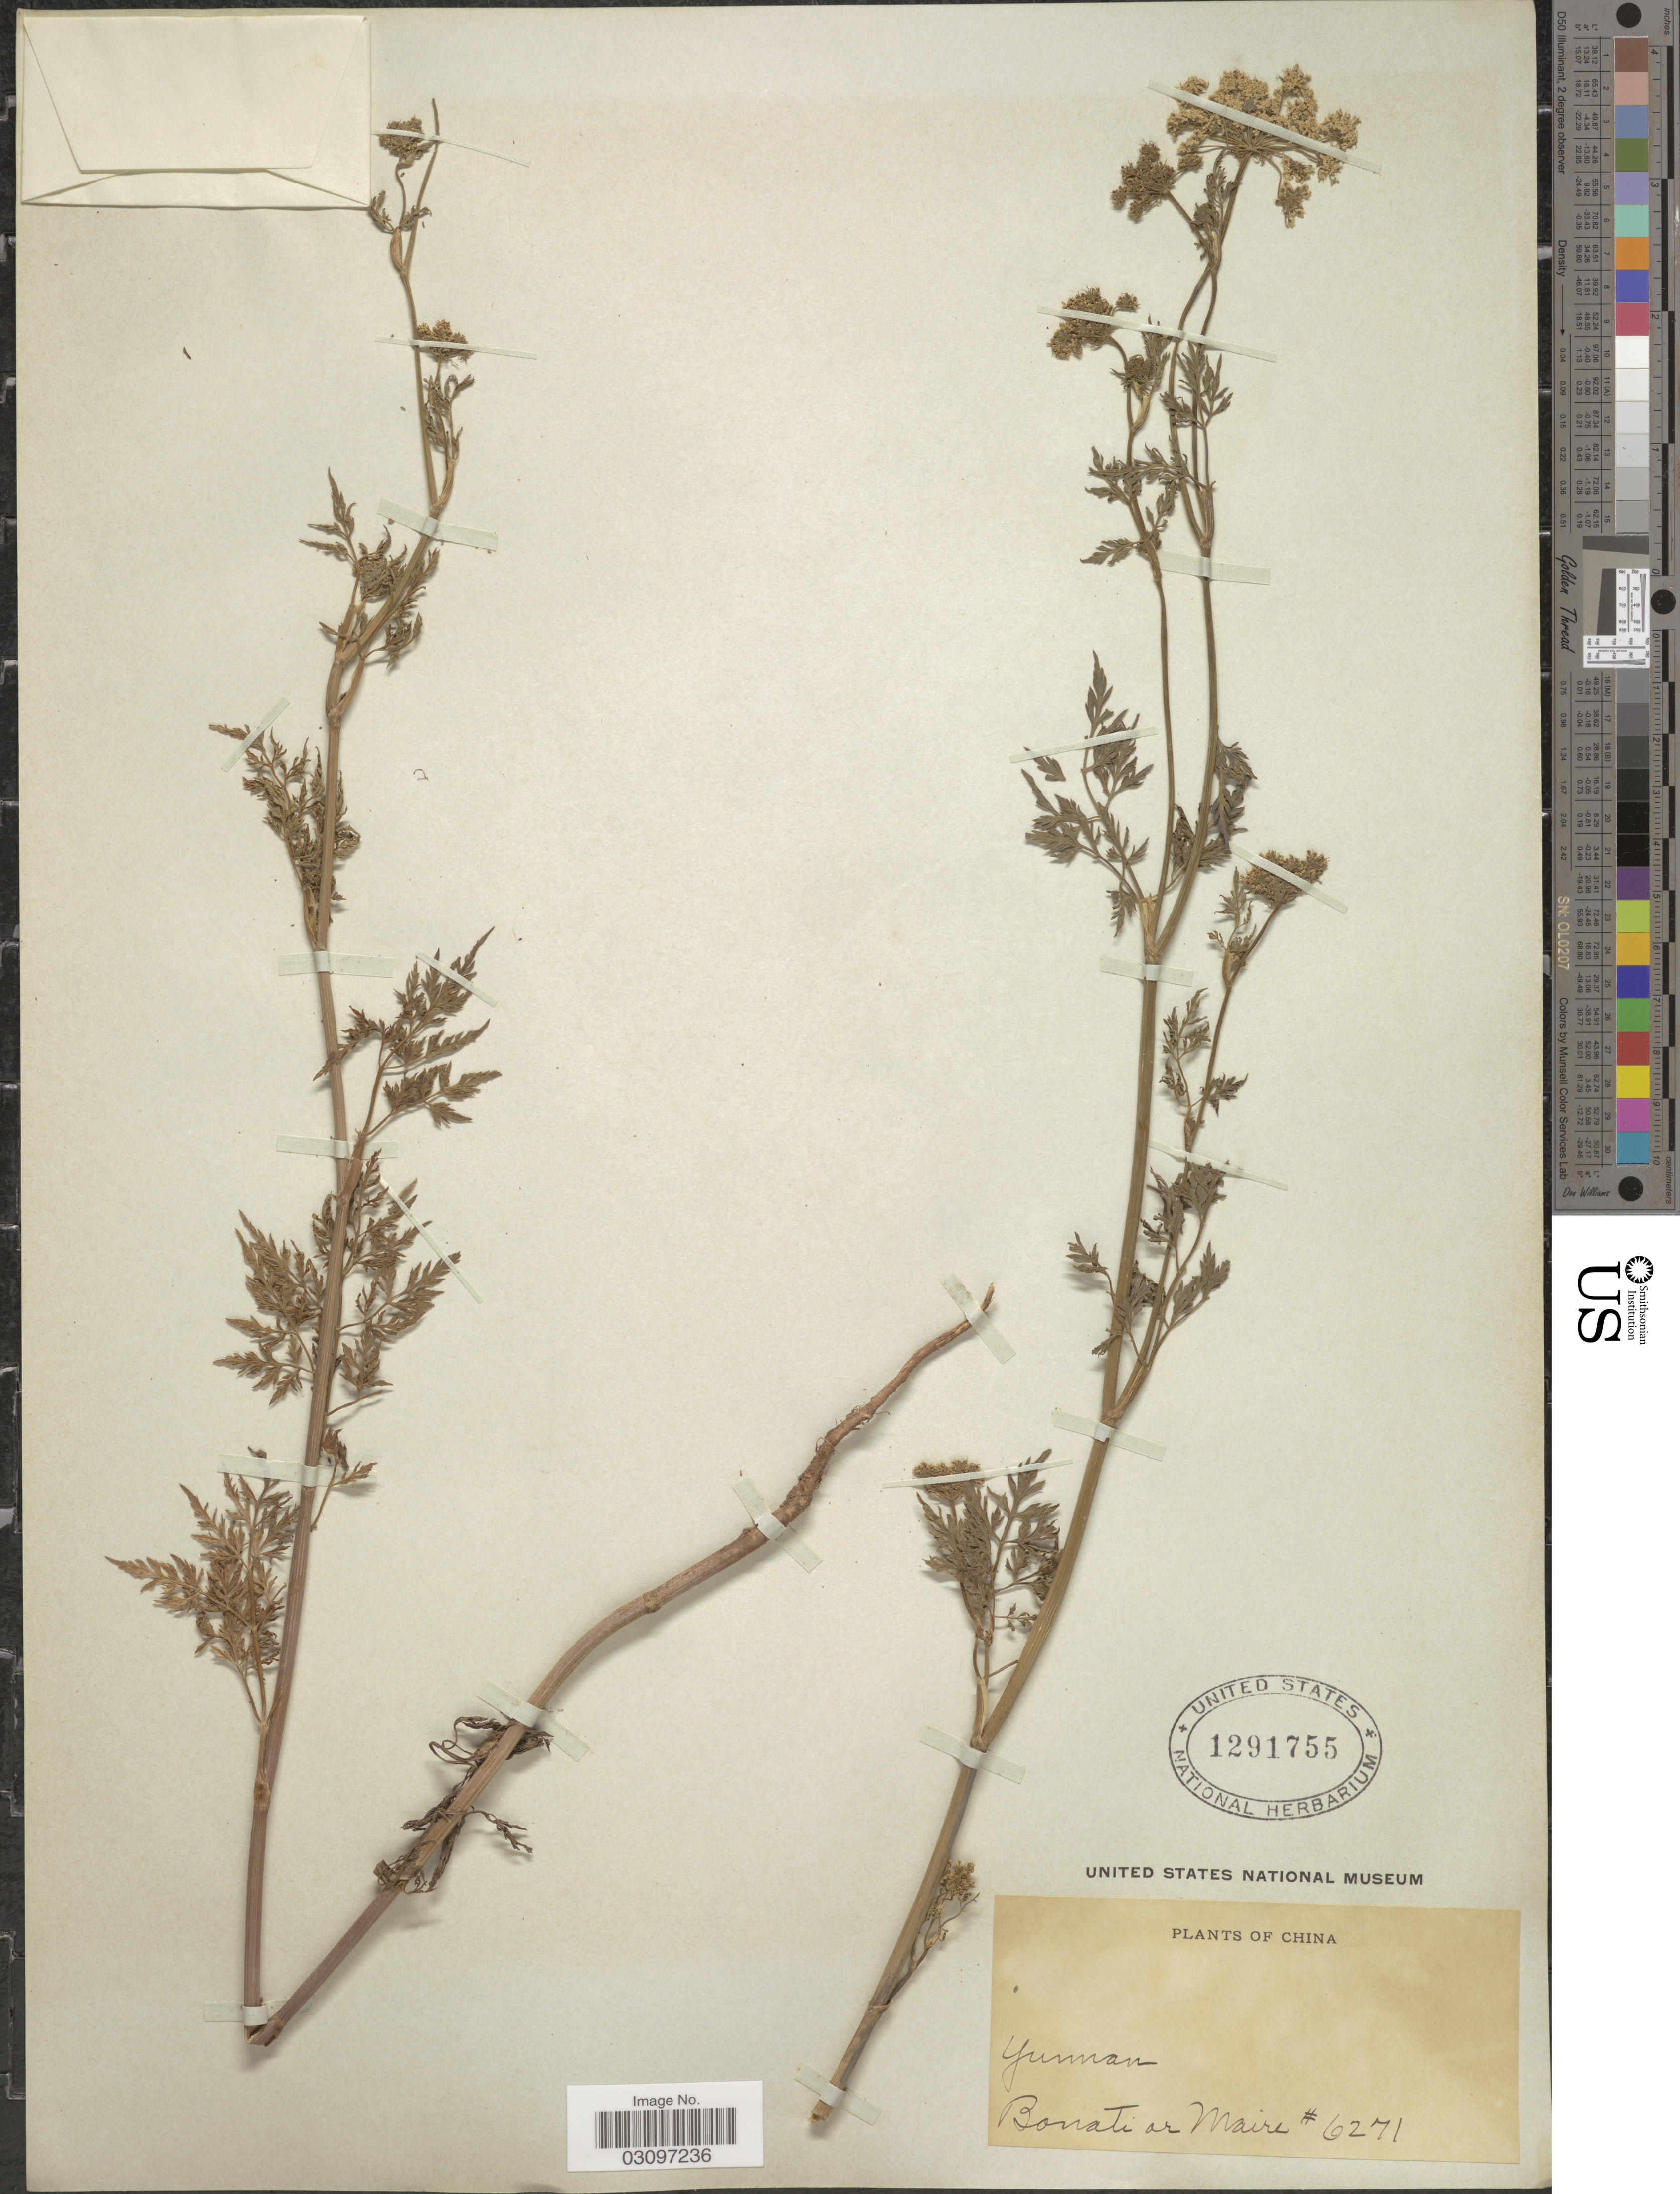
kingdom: Plantae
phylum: Tracheophyta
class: Magnoliopsida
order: Apiales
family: Apiaceae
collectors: -. Bonati & Maire, --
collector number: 6271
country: China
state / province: Yunnan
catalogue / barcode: US 1291755